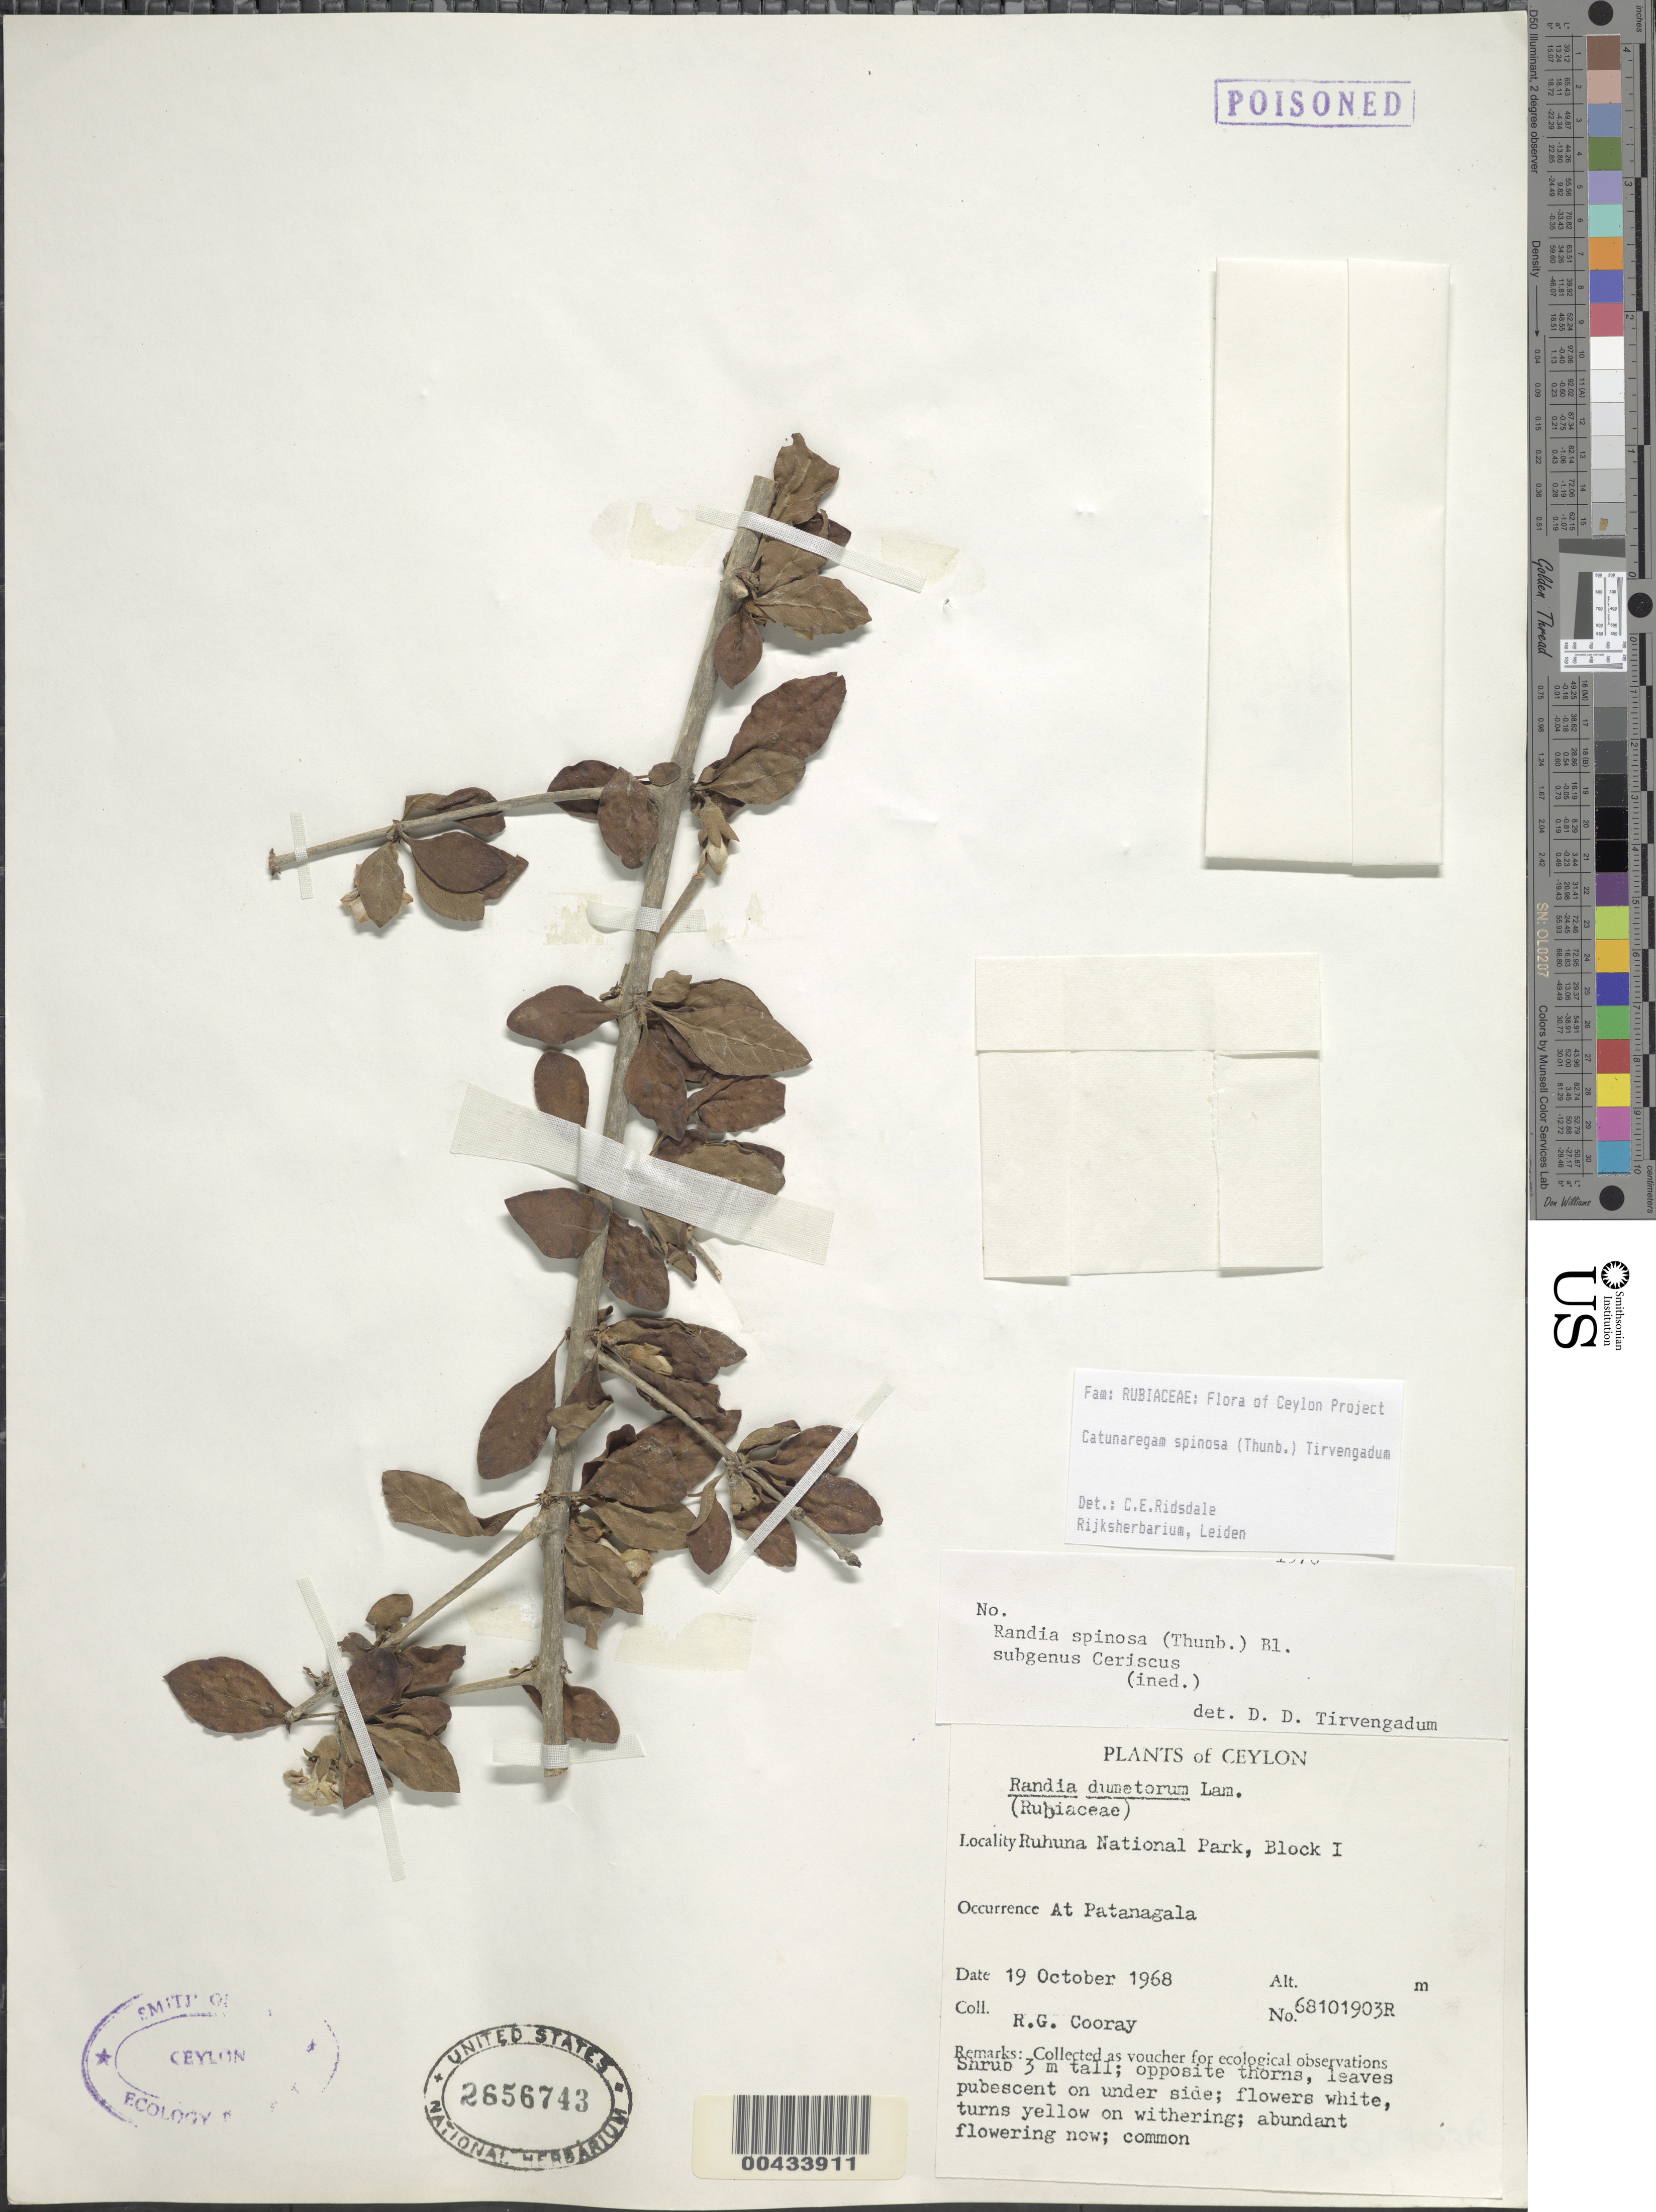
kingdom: Plantae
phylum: Tracheophyta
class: Magnoliopsida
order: Gentianales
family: Rubiaceae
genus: Catunaregam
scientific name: Catunaregam spinosa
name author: (Thunb.) Tirveng.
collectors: R. Cooray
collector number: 68101903R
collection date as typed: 19 Oct 1968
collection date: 1968-10-19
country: Sri Lanka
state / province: Southern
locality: Ruhuna Natl Park, Block I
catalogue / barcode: US 2656743